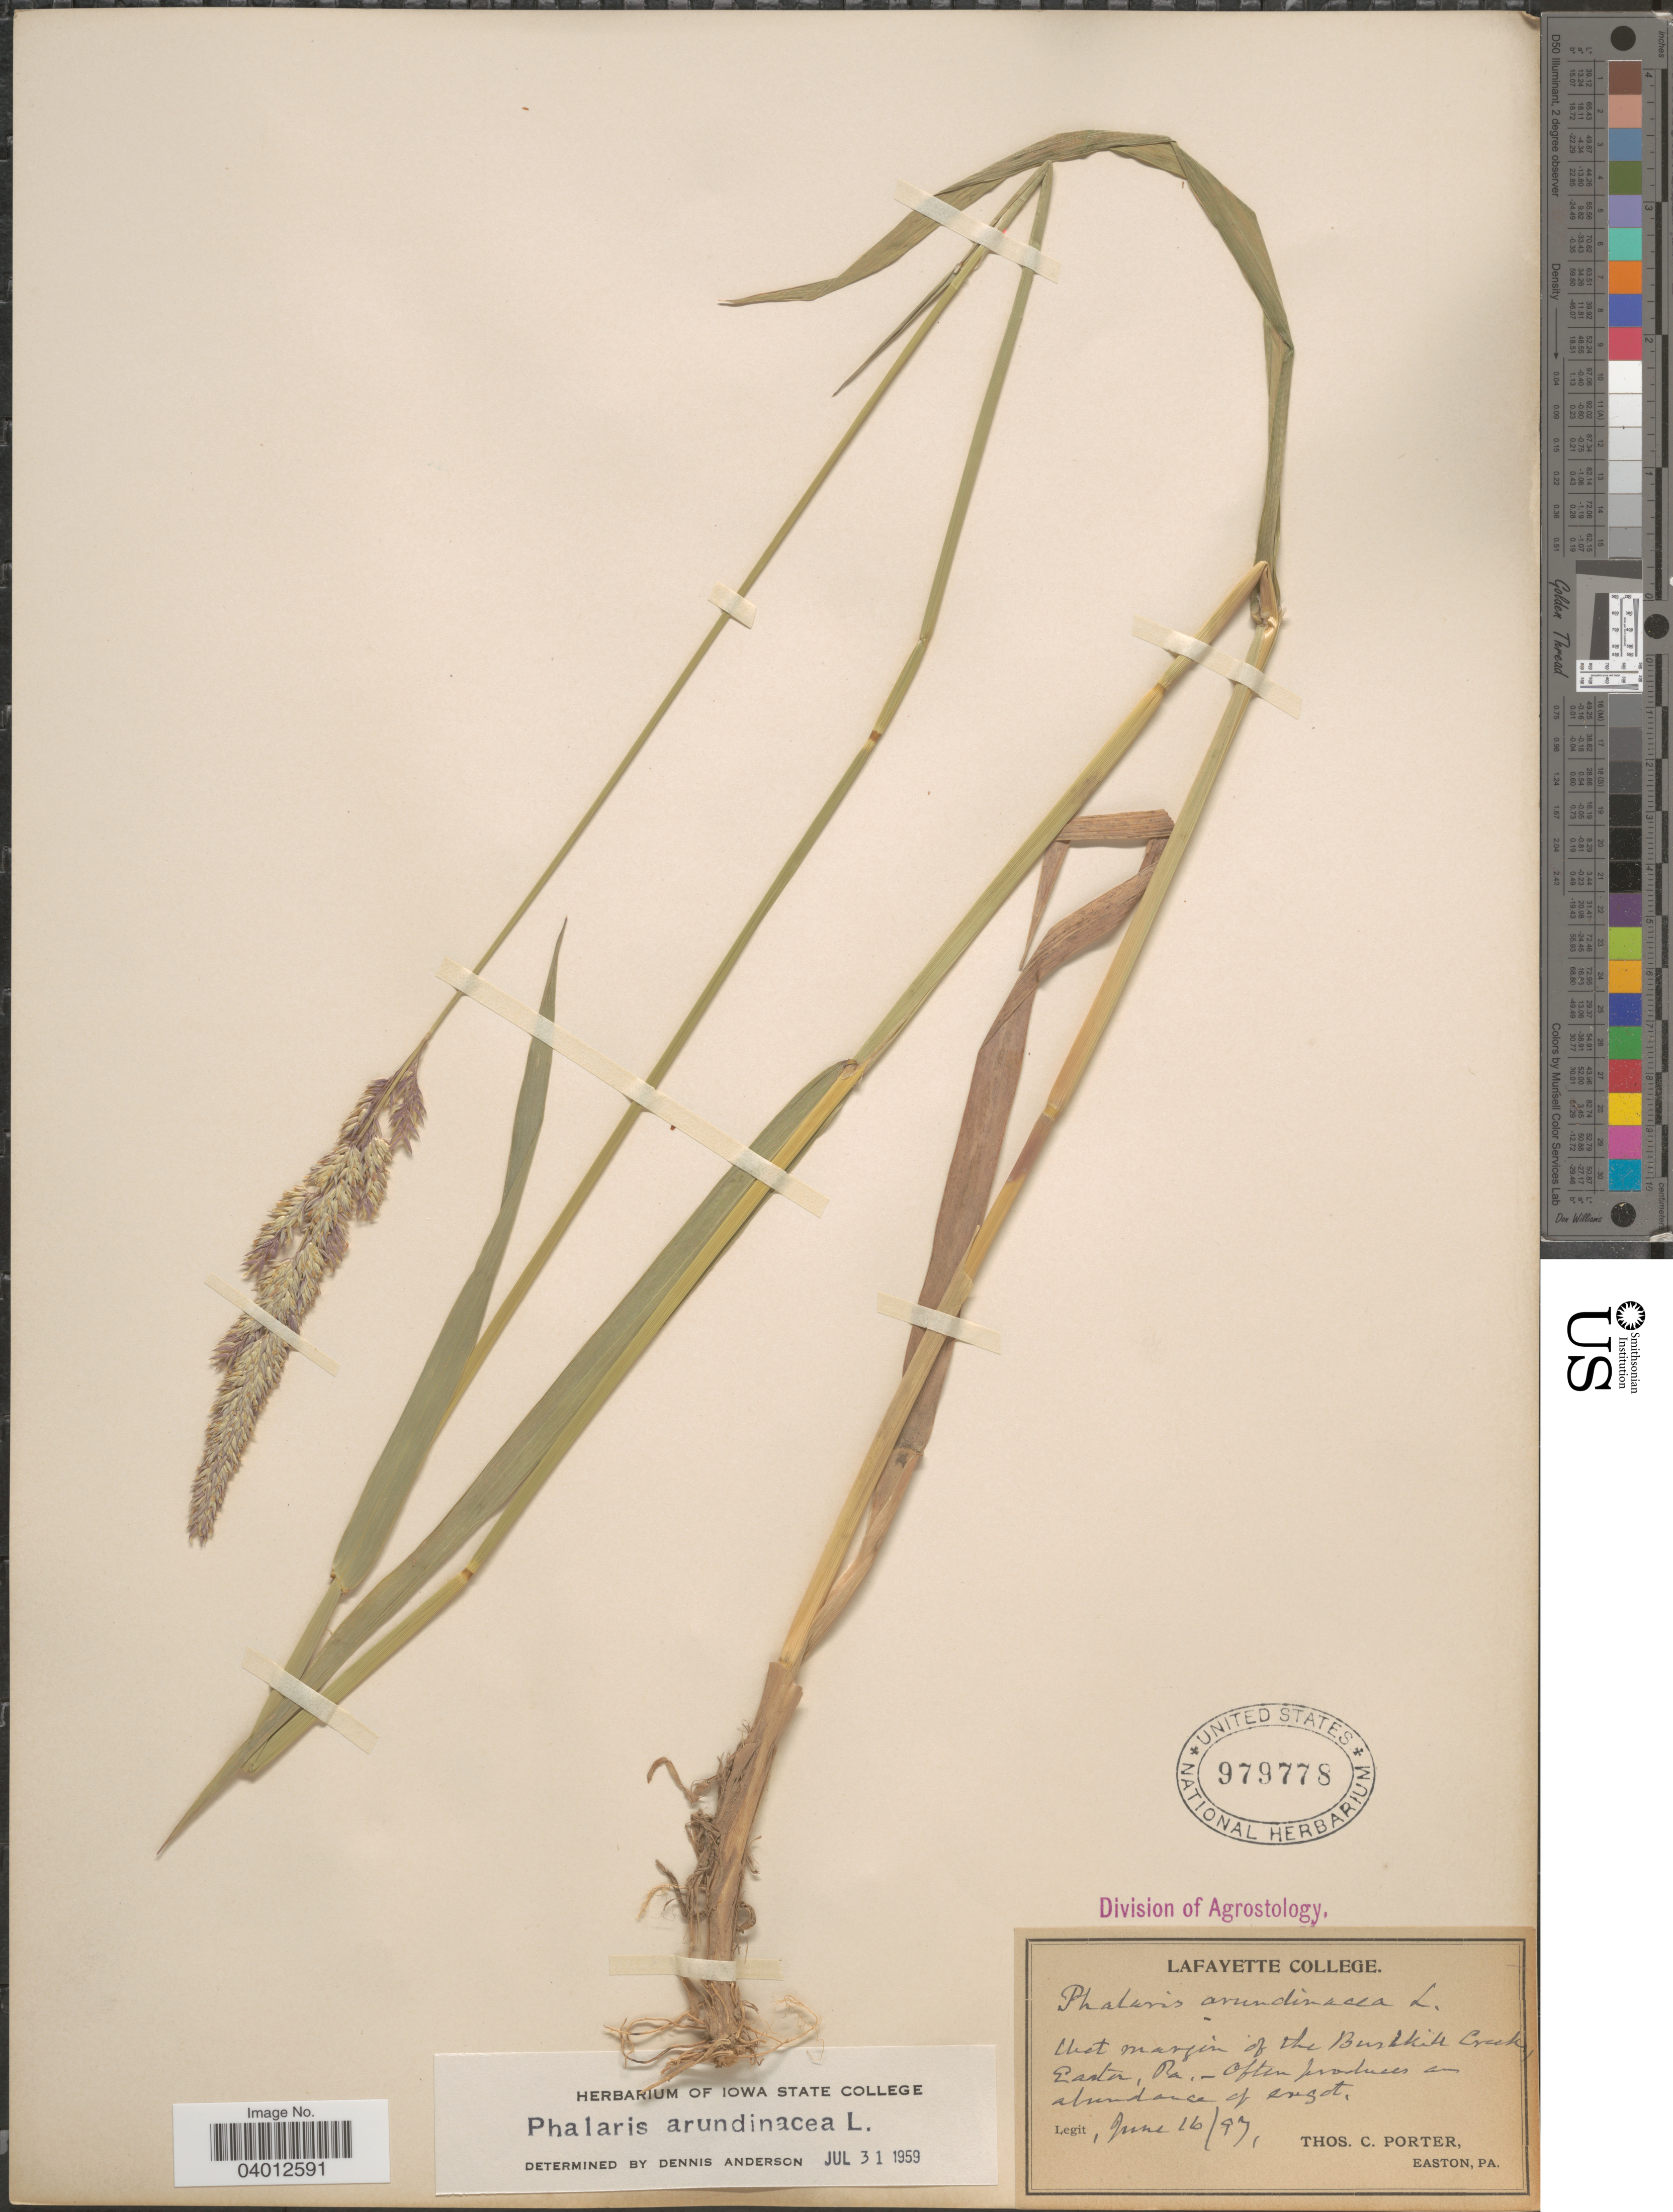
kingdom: Plantae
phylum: Tracheophyta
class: Liliopsida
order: Poales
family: Poaceae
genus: Phalaris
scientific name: Phalaris arundinacea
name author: L.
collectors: T. Porter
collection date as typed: Transcribed d/m/y: 16/6/97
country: United States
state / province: Pennsylvania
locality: Wet margin of the Bushkill Creek, Easton.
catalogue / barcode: US 979778